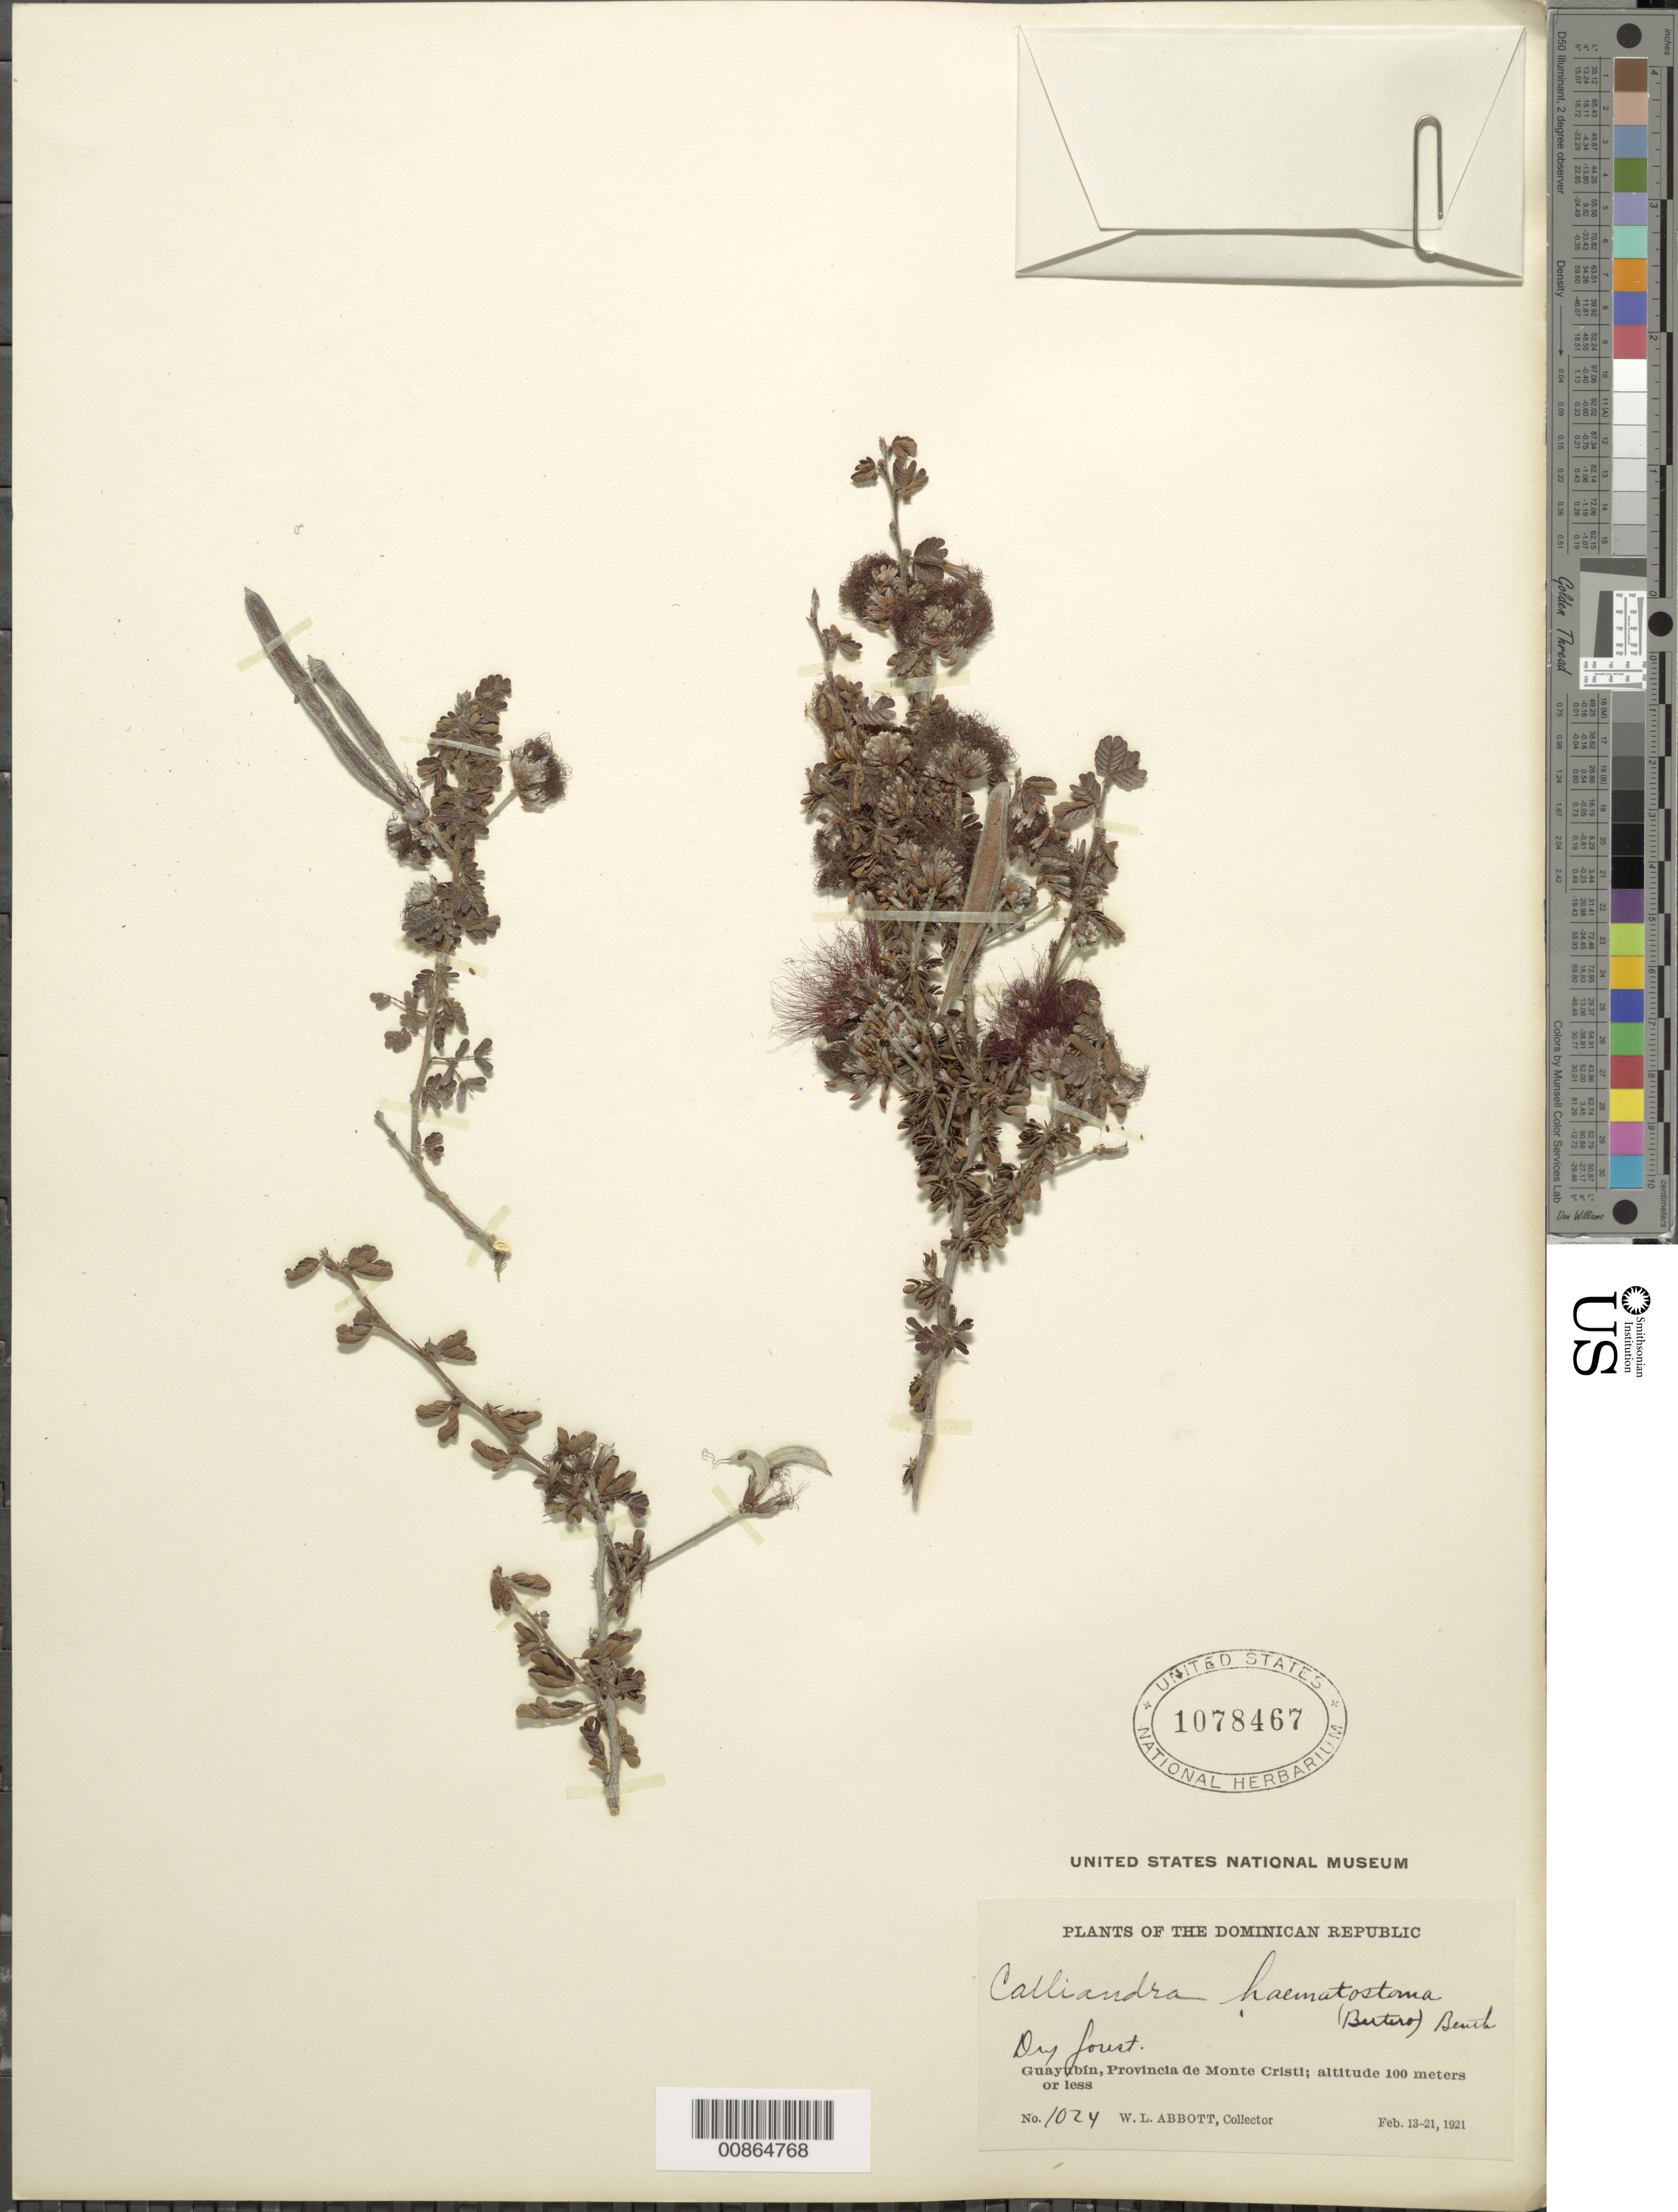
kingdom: Plantae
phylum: Tracheophyta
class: Magnoliopsida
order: Fabales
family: Fabaceae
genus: Calliandra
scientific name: Calliandra haematostoma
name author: (DC.) Urb.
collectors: W. L. Abbott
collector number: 1024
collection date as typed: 13 Feb 1921 to 21 Feb 1921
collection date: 1921-02-13/1921-02-21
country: Dominican Republic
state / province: Monte Cristi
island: Hispaniola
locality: Guayubín.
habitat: Dry forest.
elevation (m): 100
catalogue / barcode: US 1078467